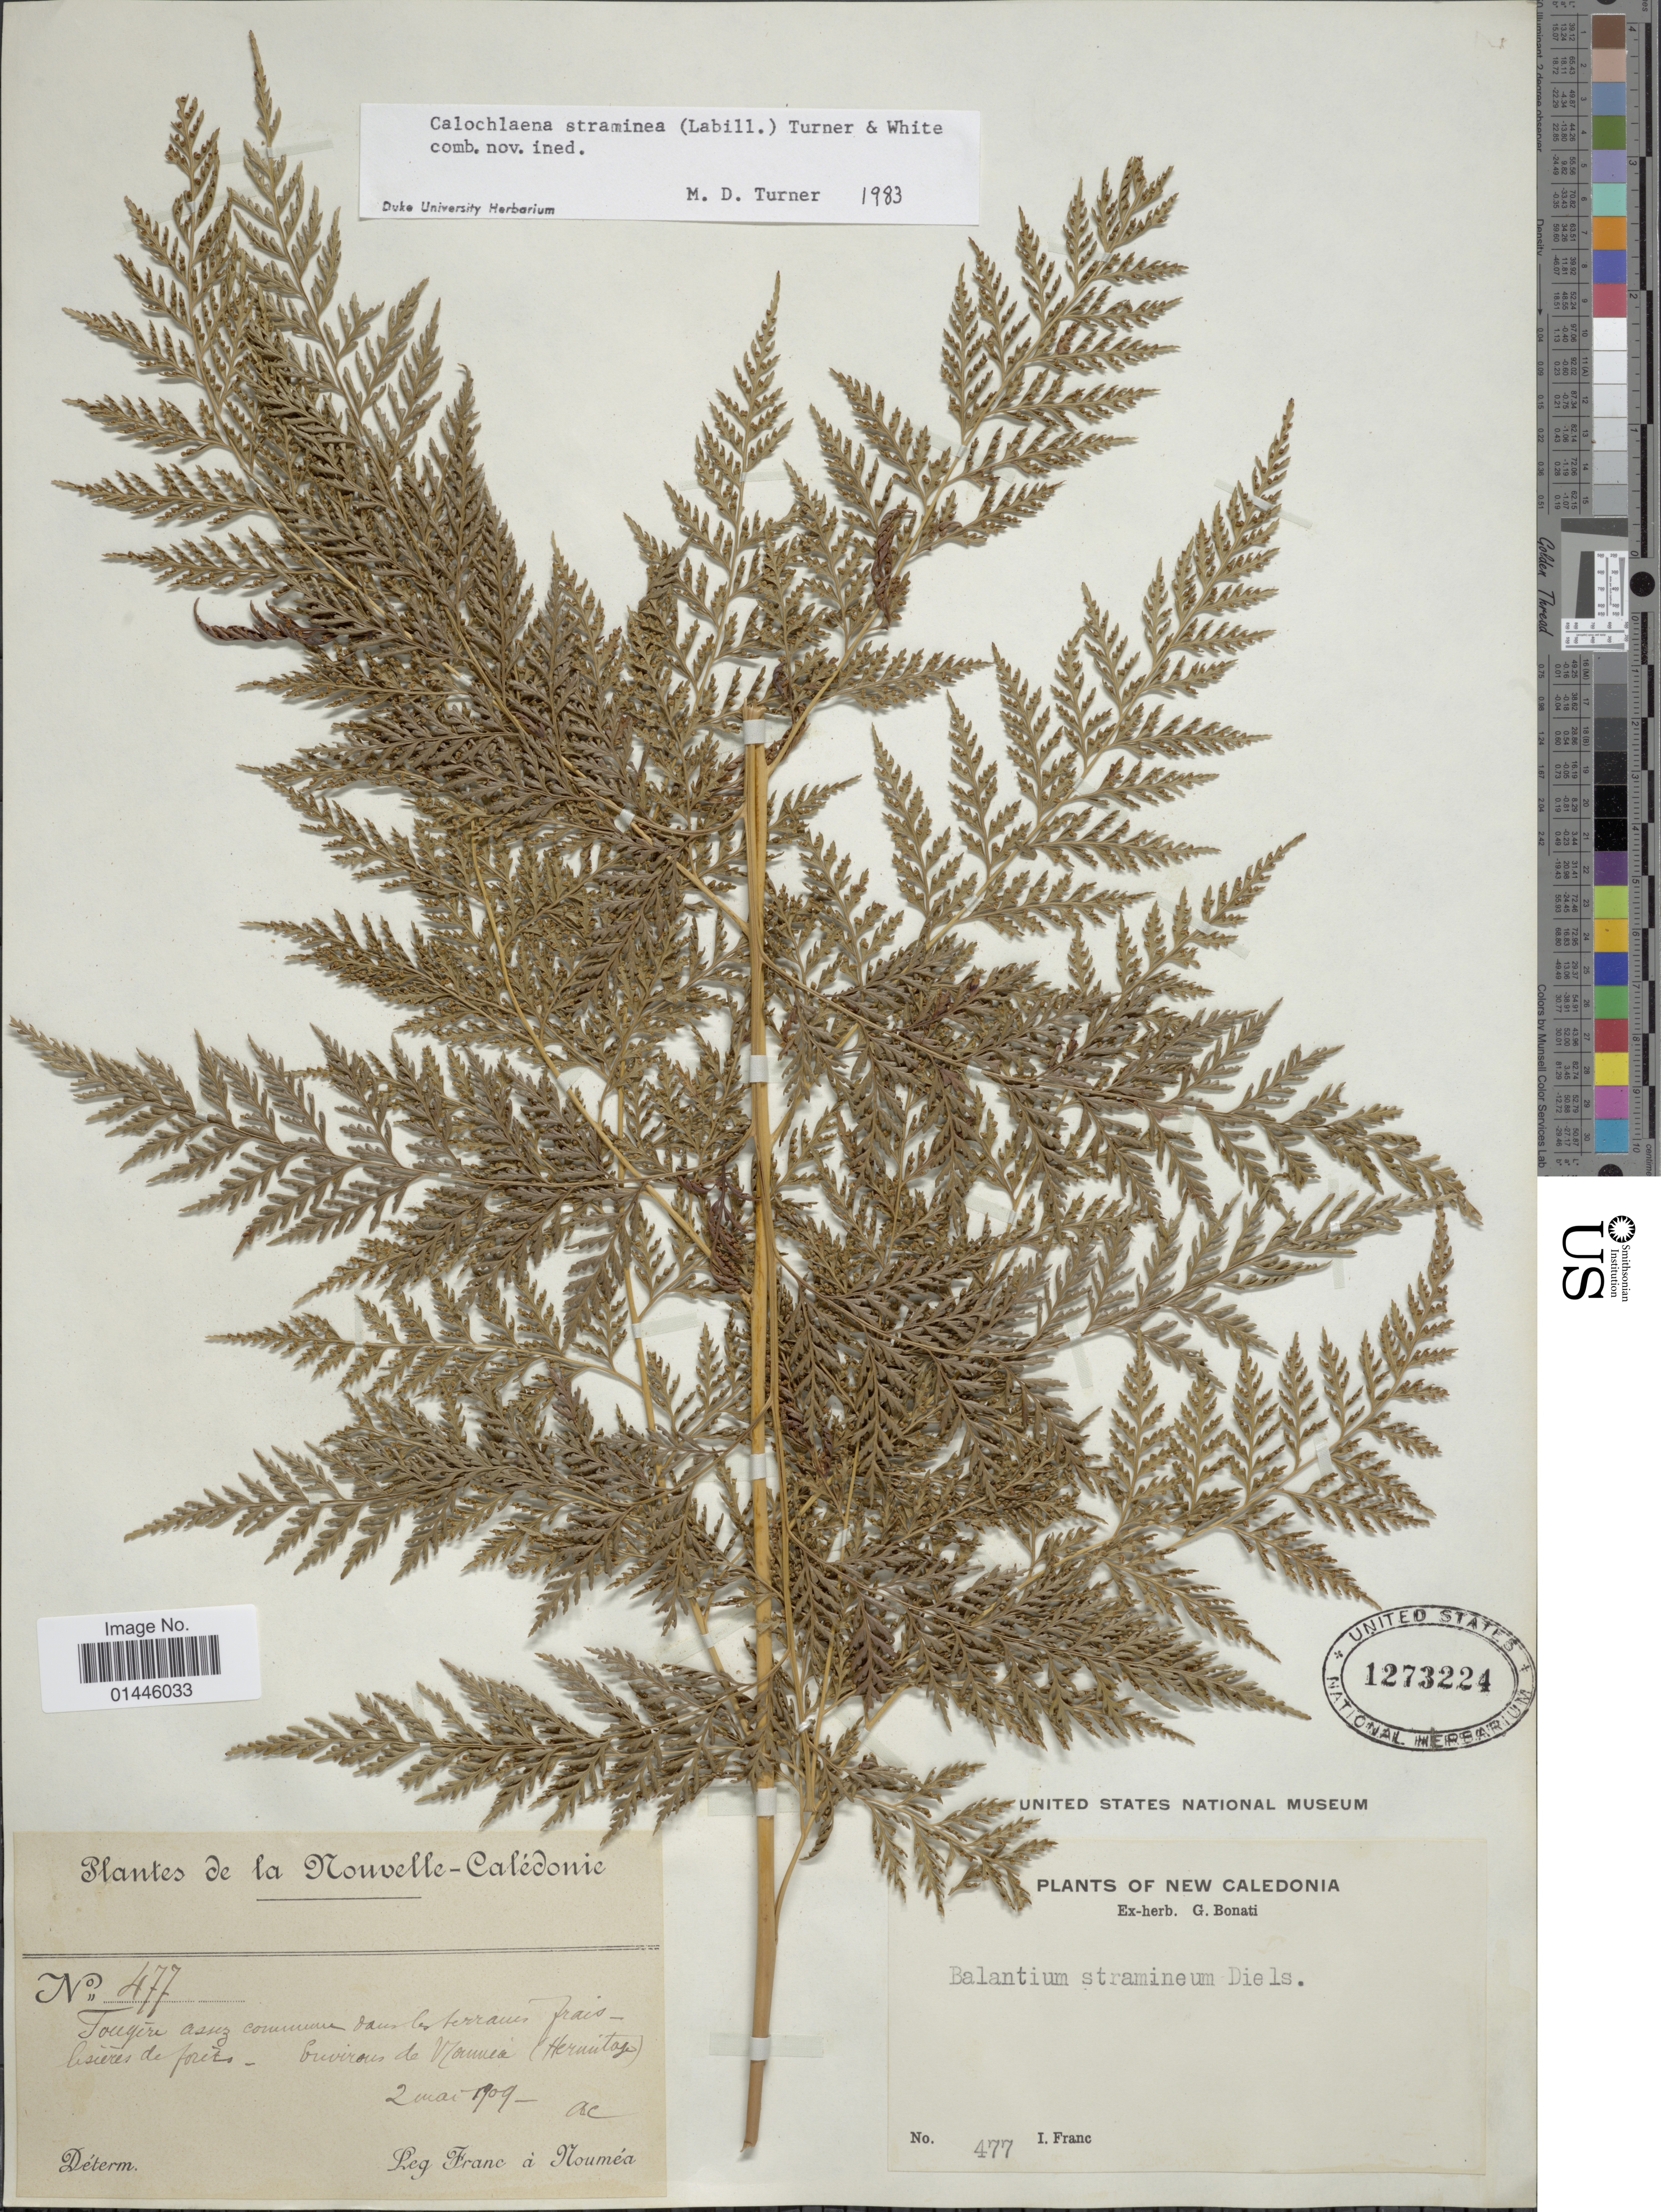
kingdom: Plantae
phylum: Tracheophyta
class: Polypodiopsida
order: Cyatheales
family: Dicksoniaceae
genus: Calochlaena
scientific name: Calochlaena straminea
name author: (Labill.) M.D. Turner & R.A. White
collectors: I. Franc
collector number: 477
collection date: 1909-05-02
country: New Caledonia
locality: Lisieres de forêts-environs de Noumea (Hermitage).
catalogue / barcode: US 1273224